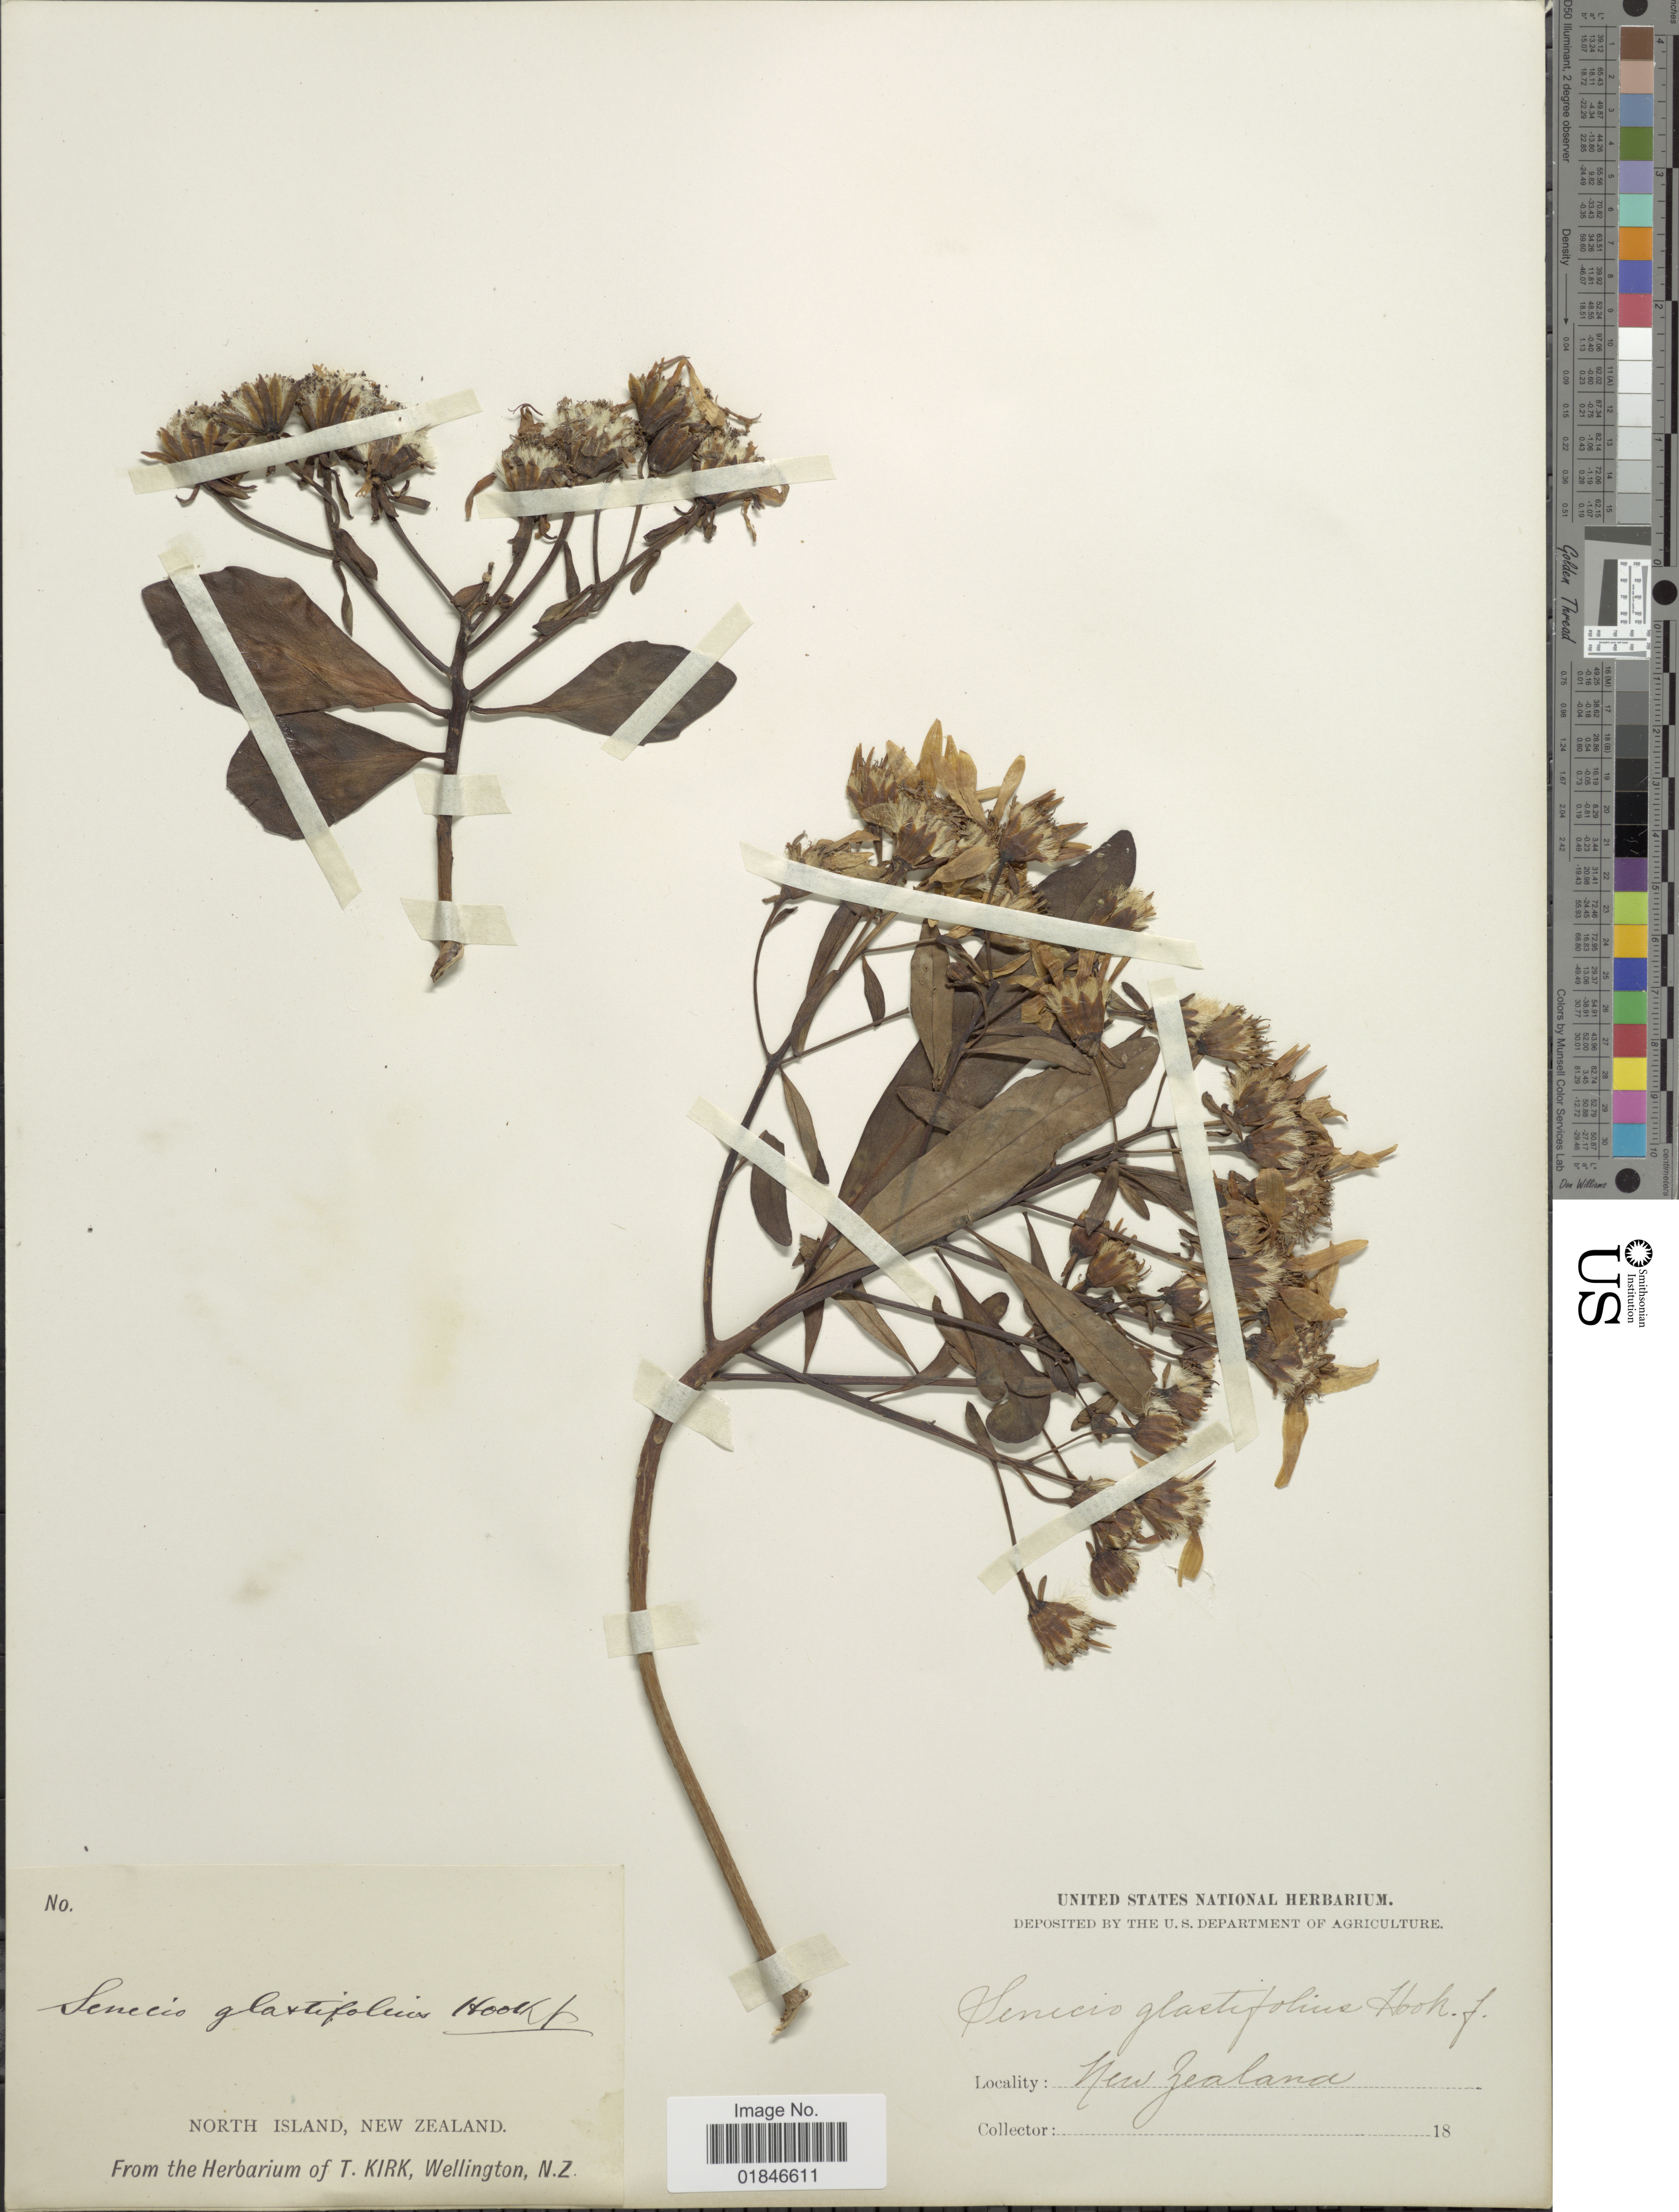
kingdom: Plantae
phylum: Tracheophyta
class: Magnoliopsida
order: Asterales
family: Asteraceae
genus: Urostemon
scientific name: Urostemon kirkii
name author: (Hook. f. ex Kirk) B. Nord.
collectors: ex Herb. T. Kirk, Wellington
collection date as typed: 18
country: New Zealand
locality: New Zealand. North Island.